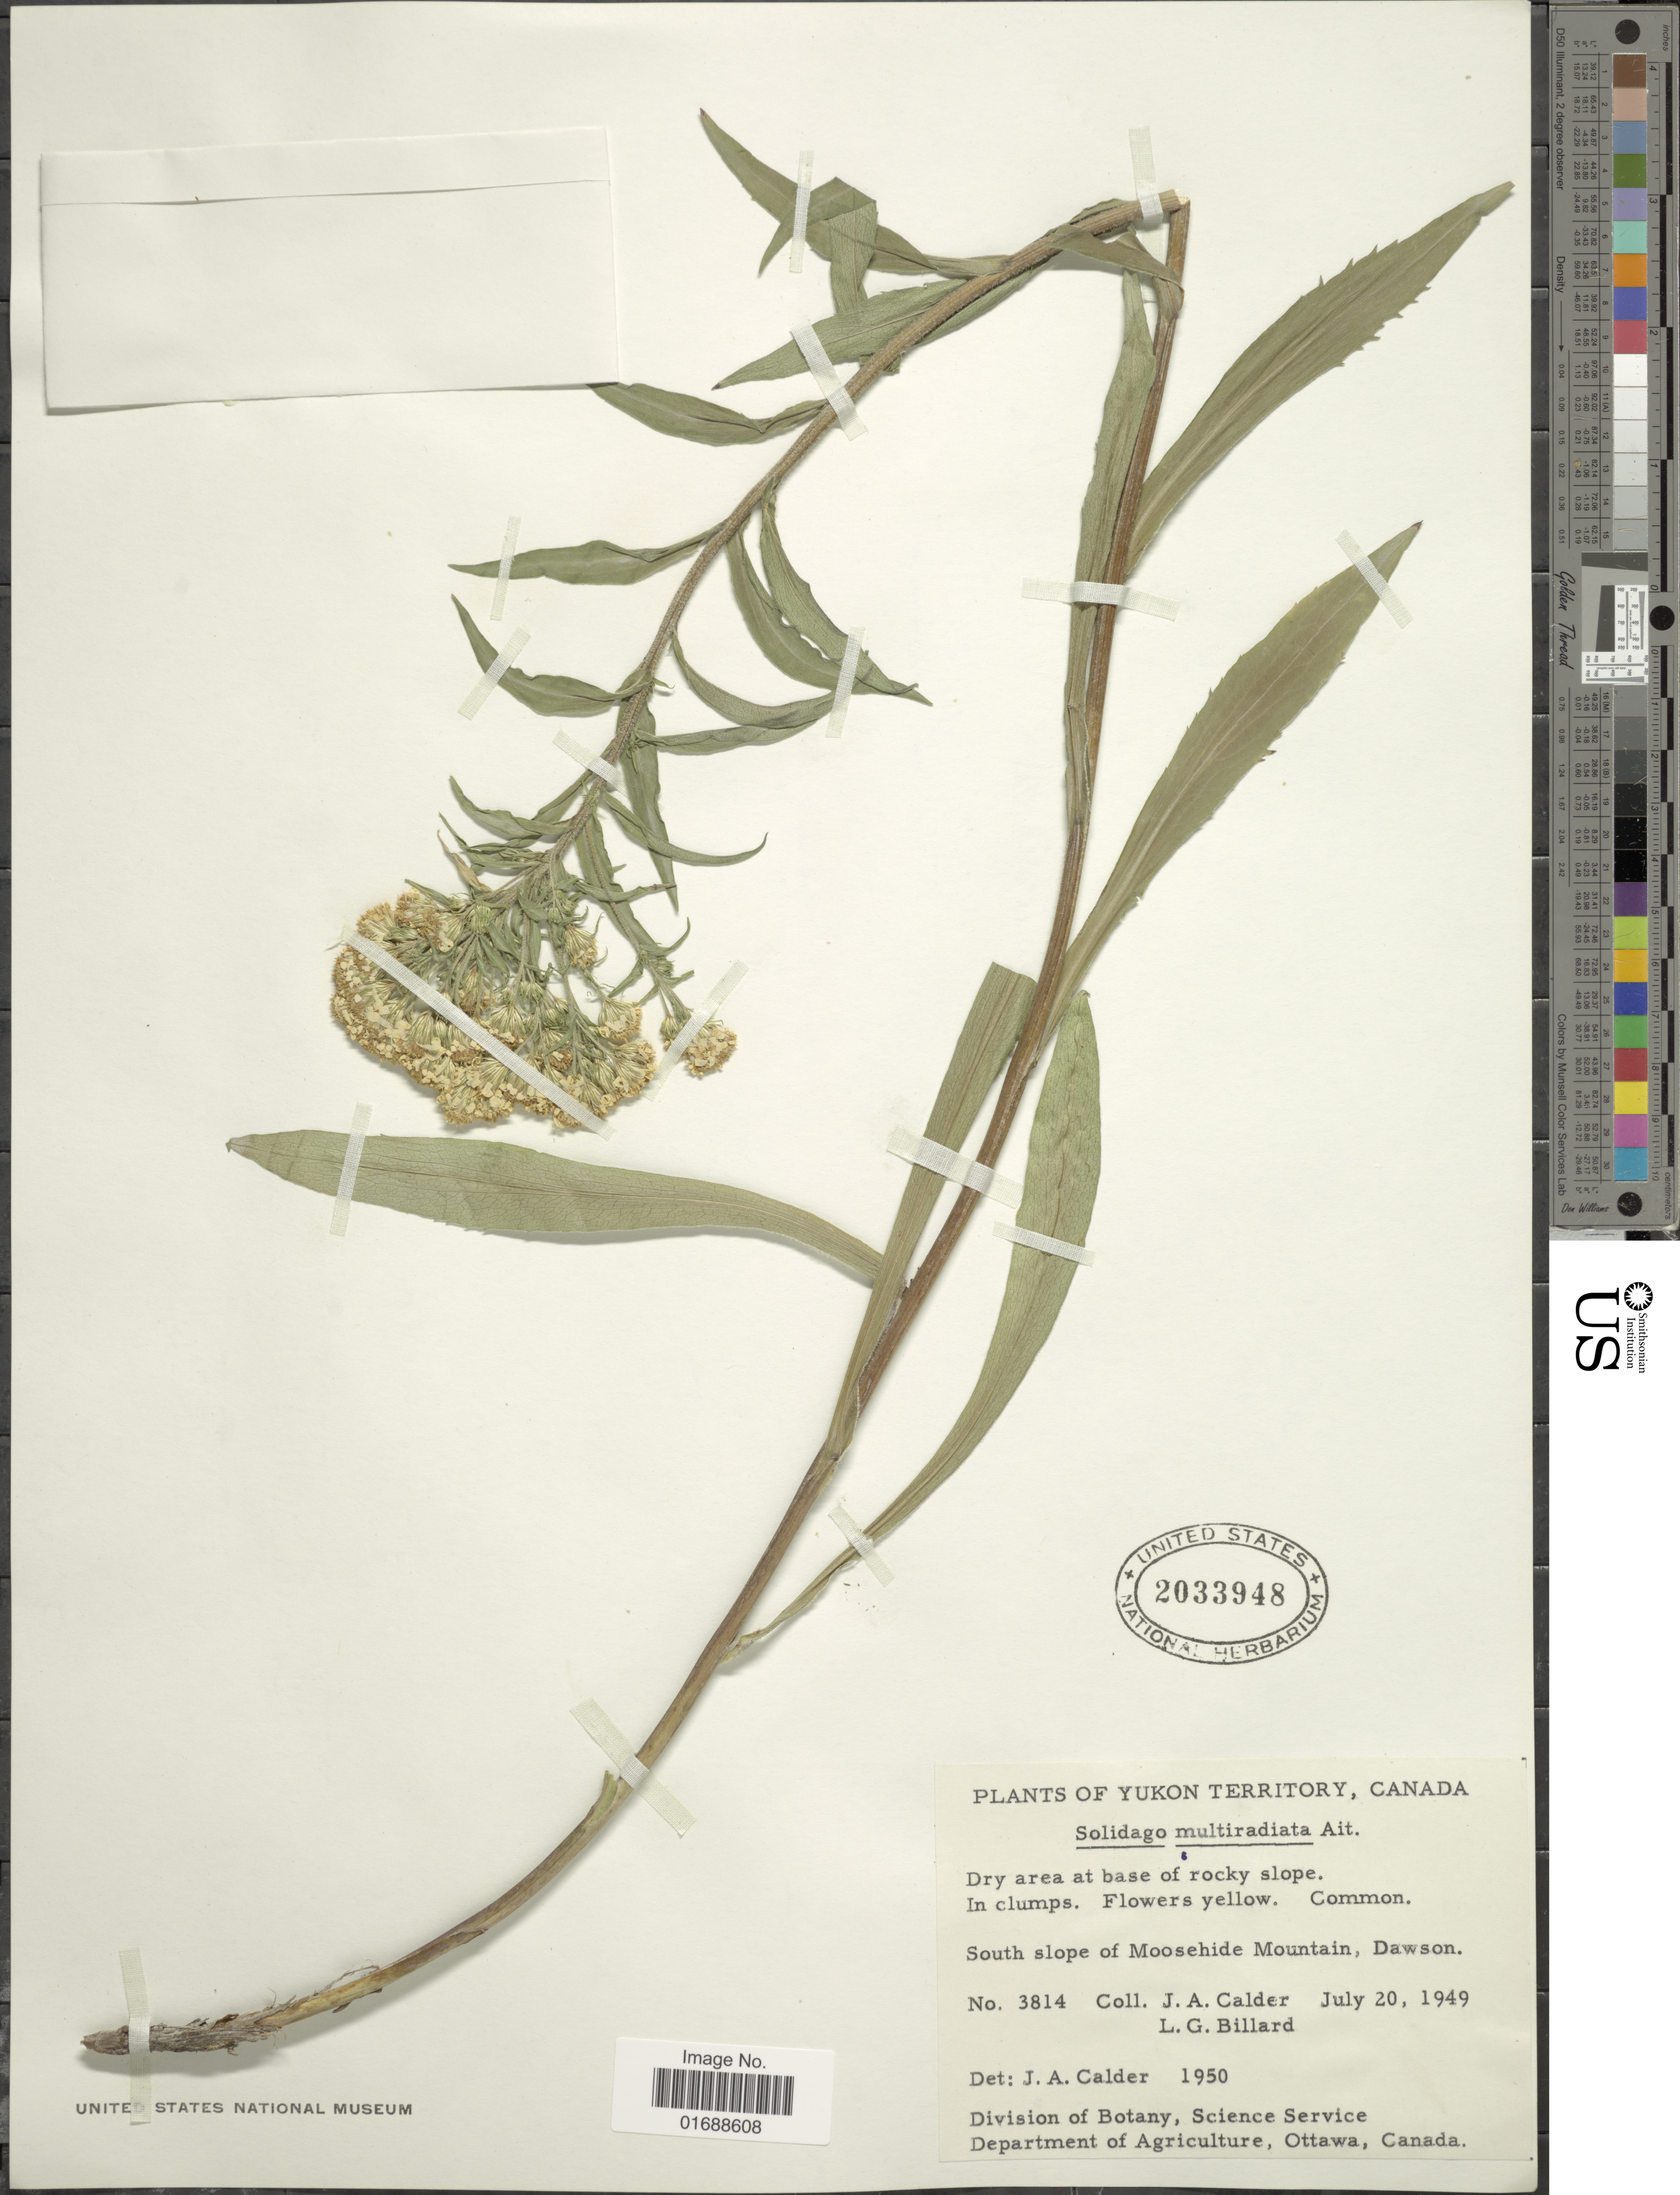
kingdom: Plantae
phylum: Tracheophyta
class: Magnoliopsida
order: Asterales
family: Asteraceae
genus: Solidago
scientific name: Solidago multiradiata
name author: Aiton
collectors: J. A. Calder & L. Billard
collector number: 3814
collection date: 1949-07-20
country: Canada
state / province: Yukon Territory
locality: South slope of Moosehide Mountain, Dawson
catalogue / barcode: US 2033948